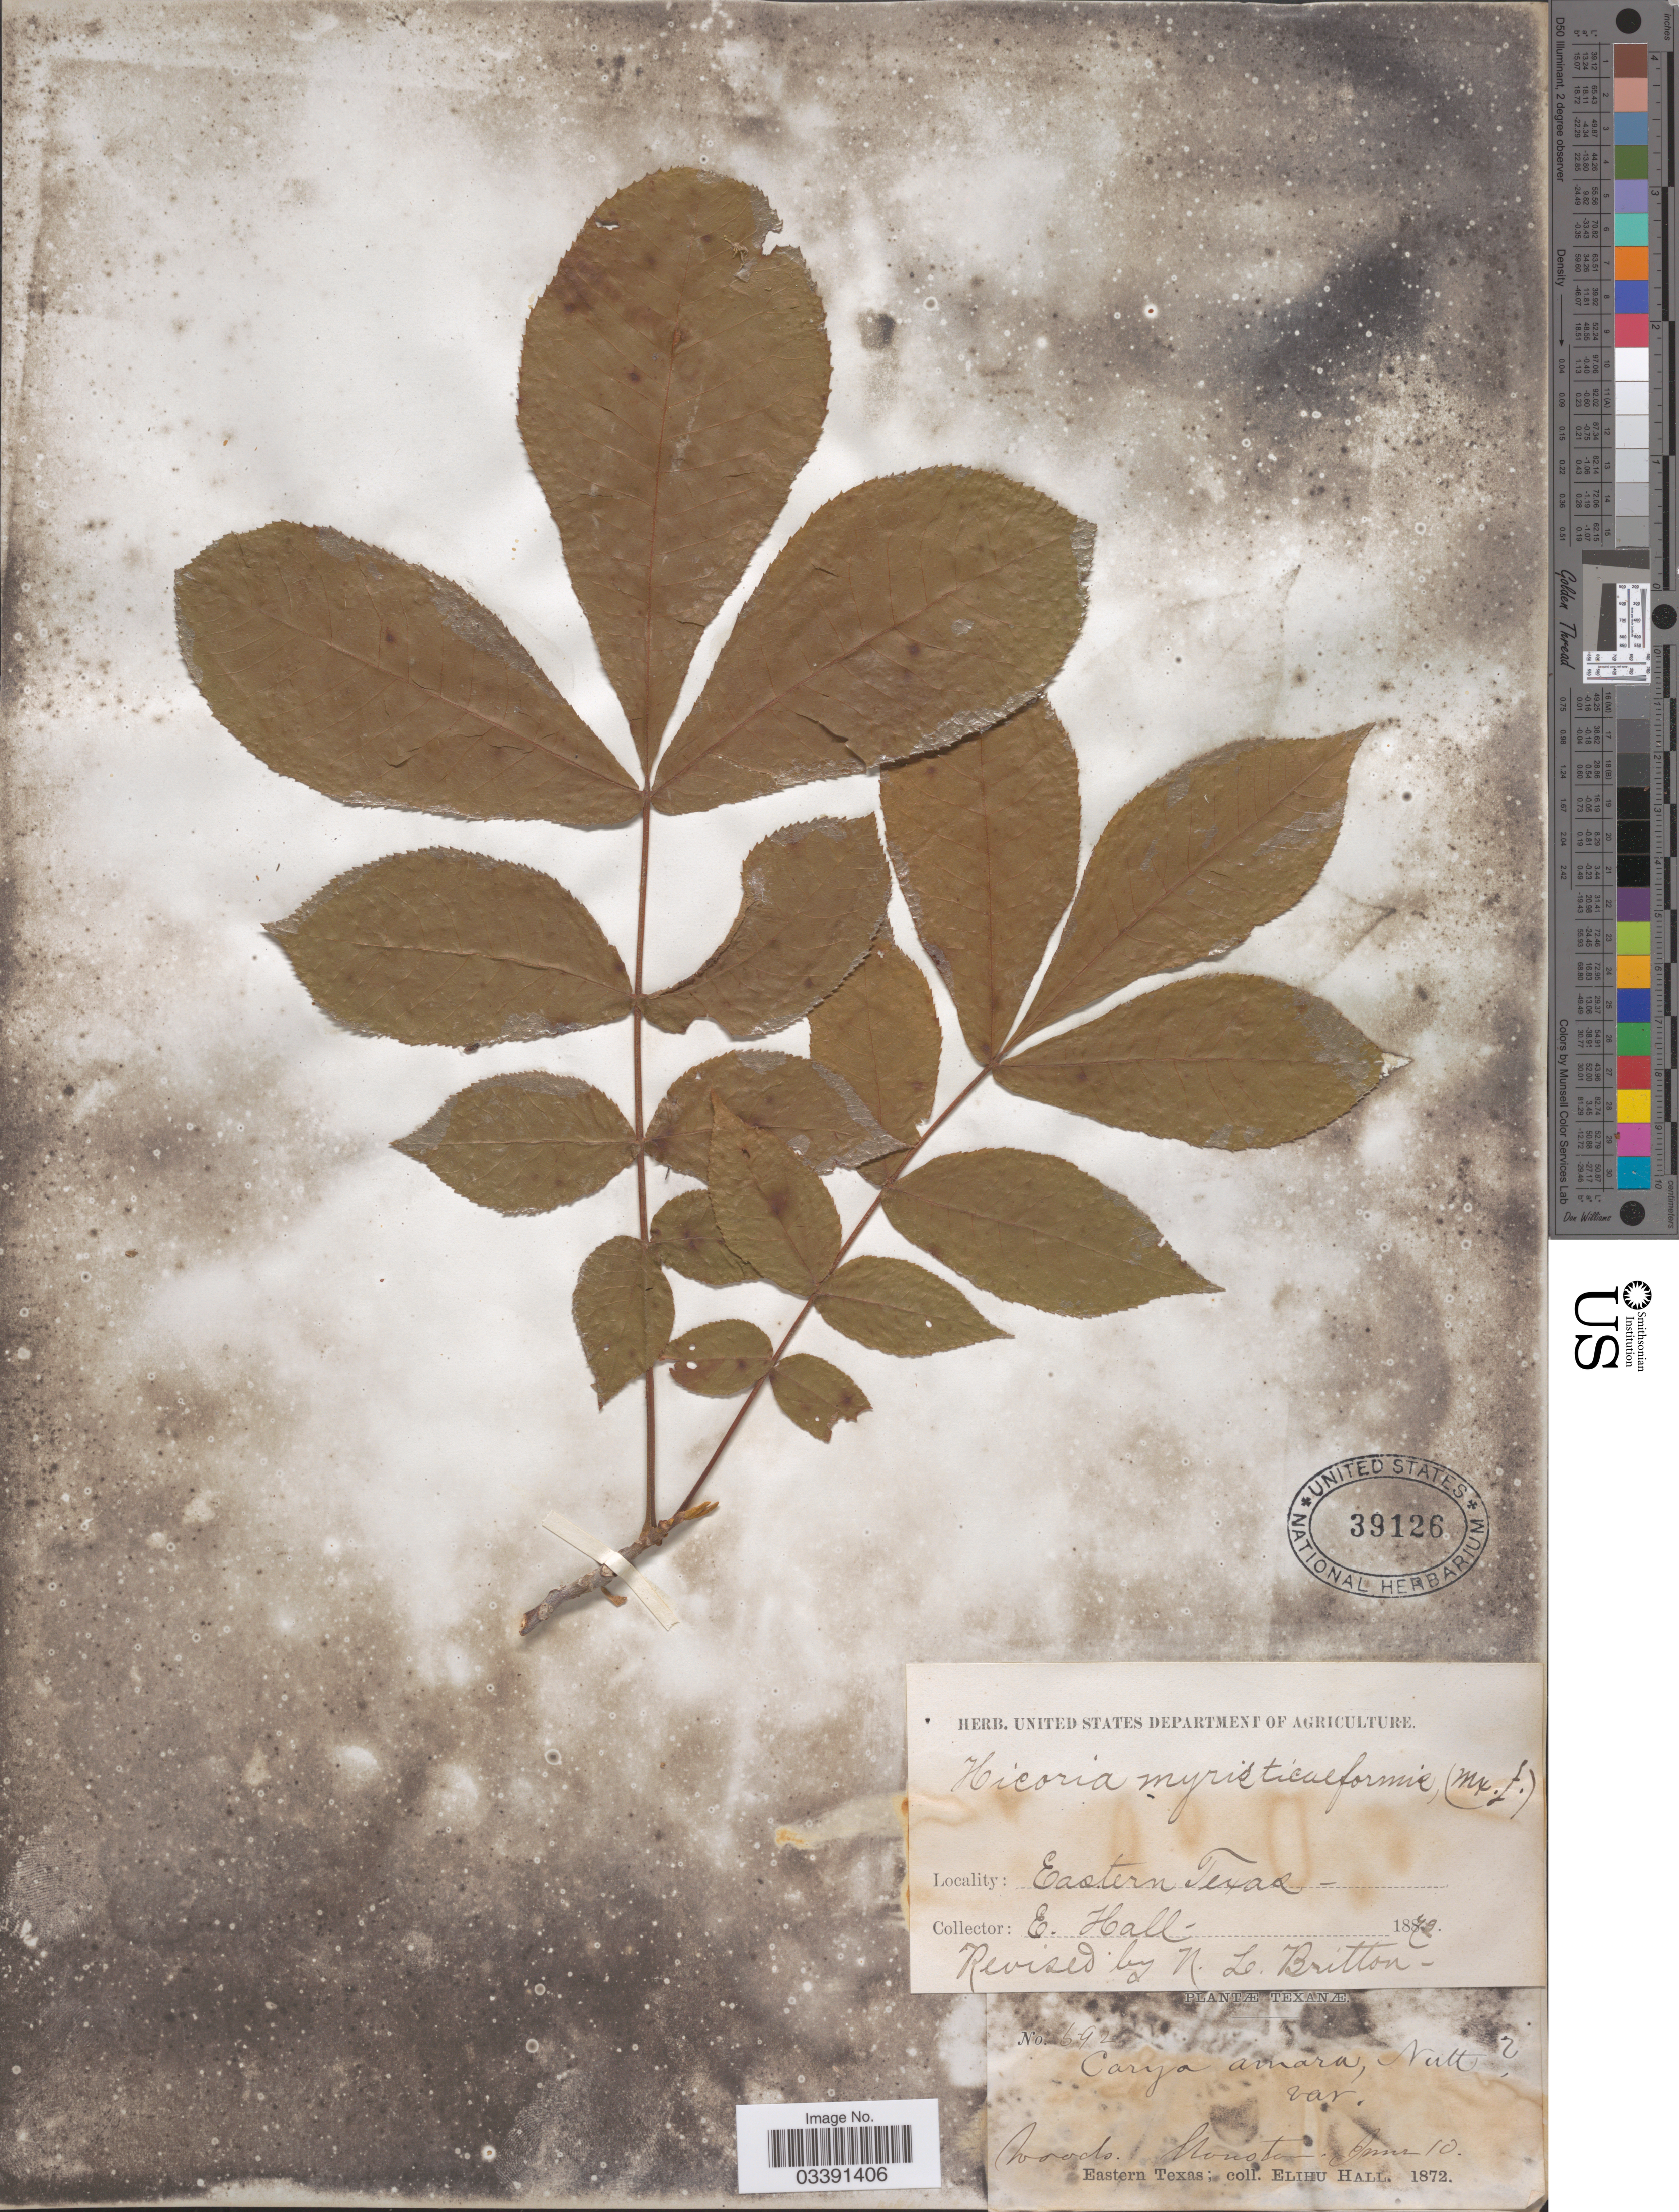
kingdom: Plantae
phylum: Tracheophyta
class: Magnoliopsida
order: Fagales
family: Juglandaceae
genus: Carya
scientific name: Carya cordiformis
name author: (Wangenh.) K. Koch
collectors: E. Hall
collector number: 692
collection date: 1872-06-10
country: United States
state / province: Texas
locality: Eastern Texas. Houston.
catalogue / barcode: US 39126